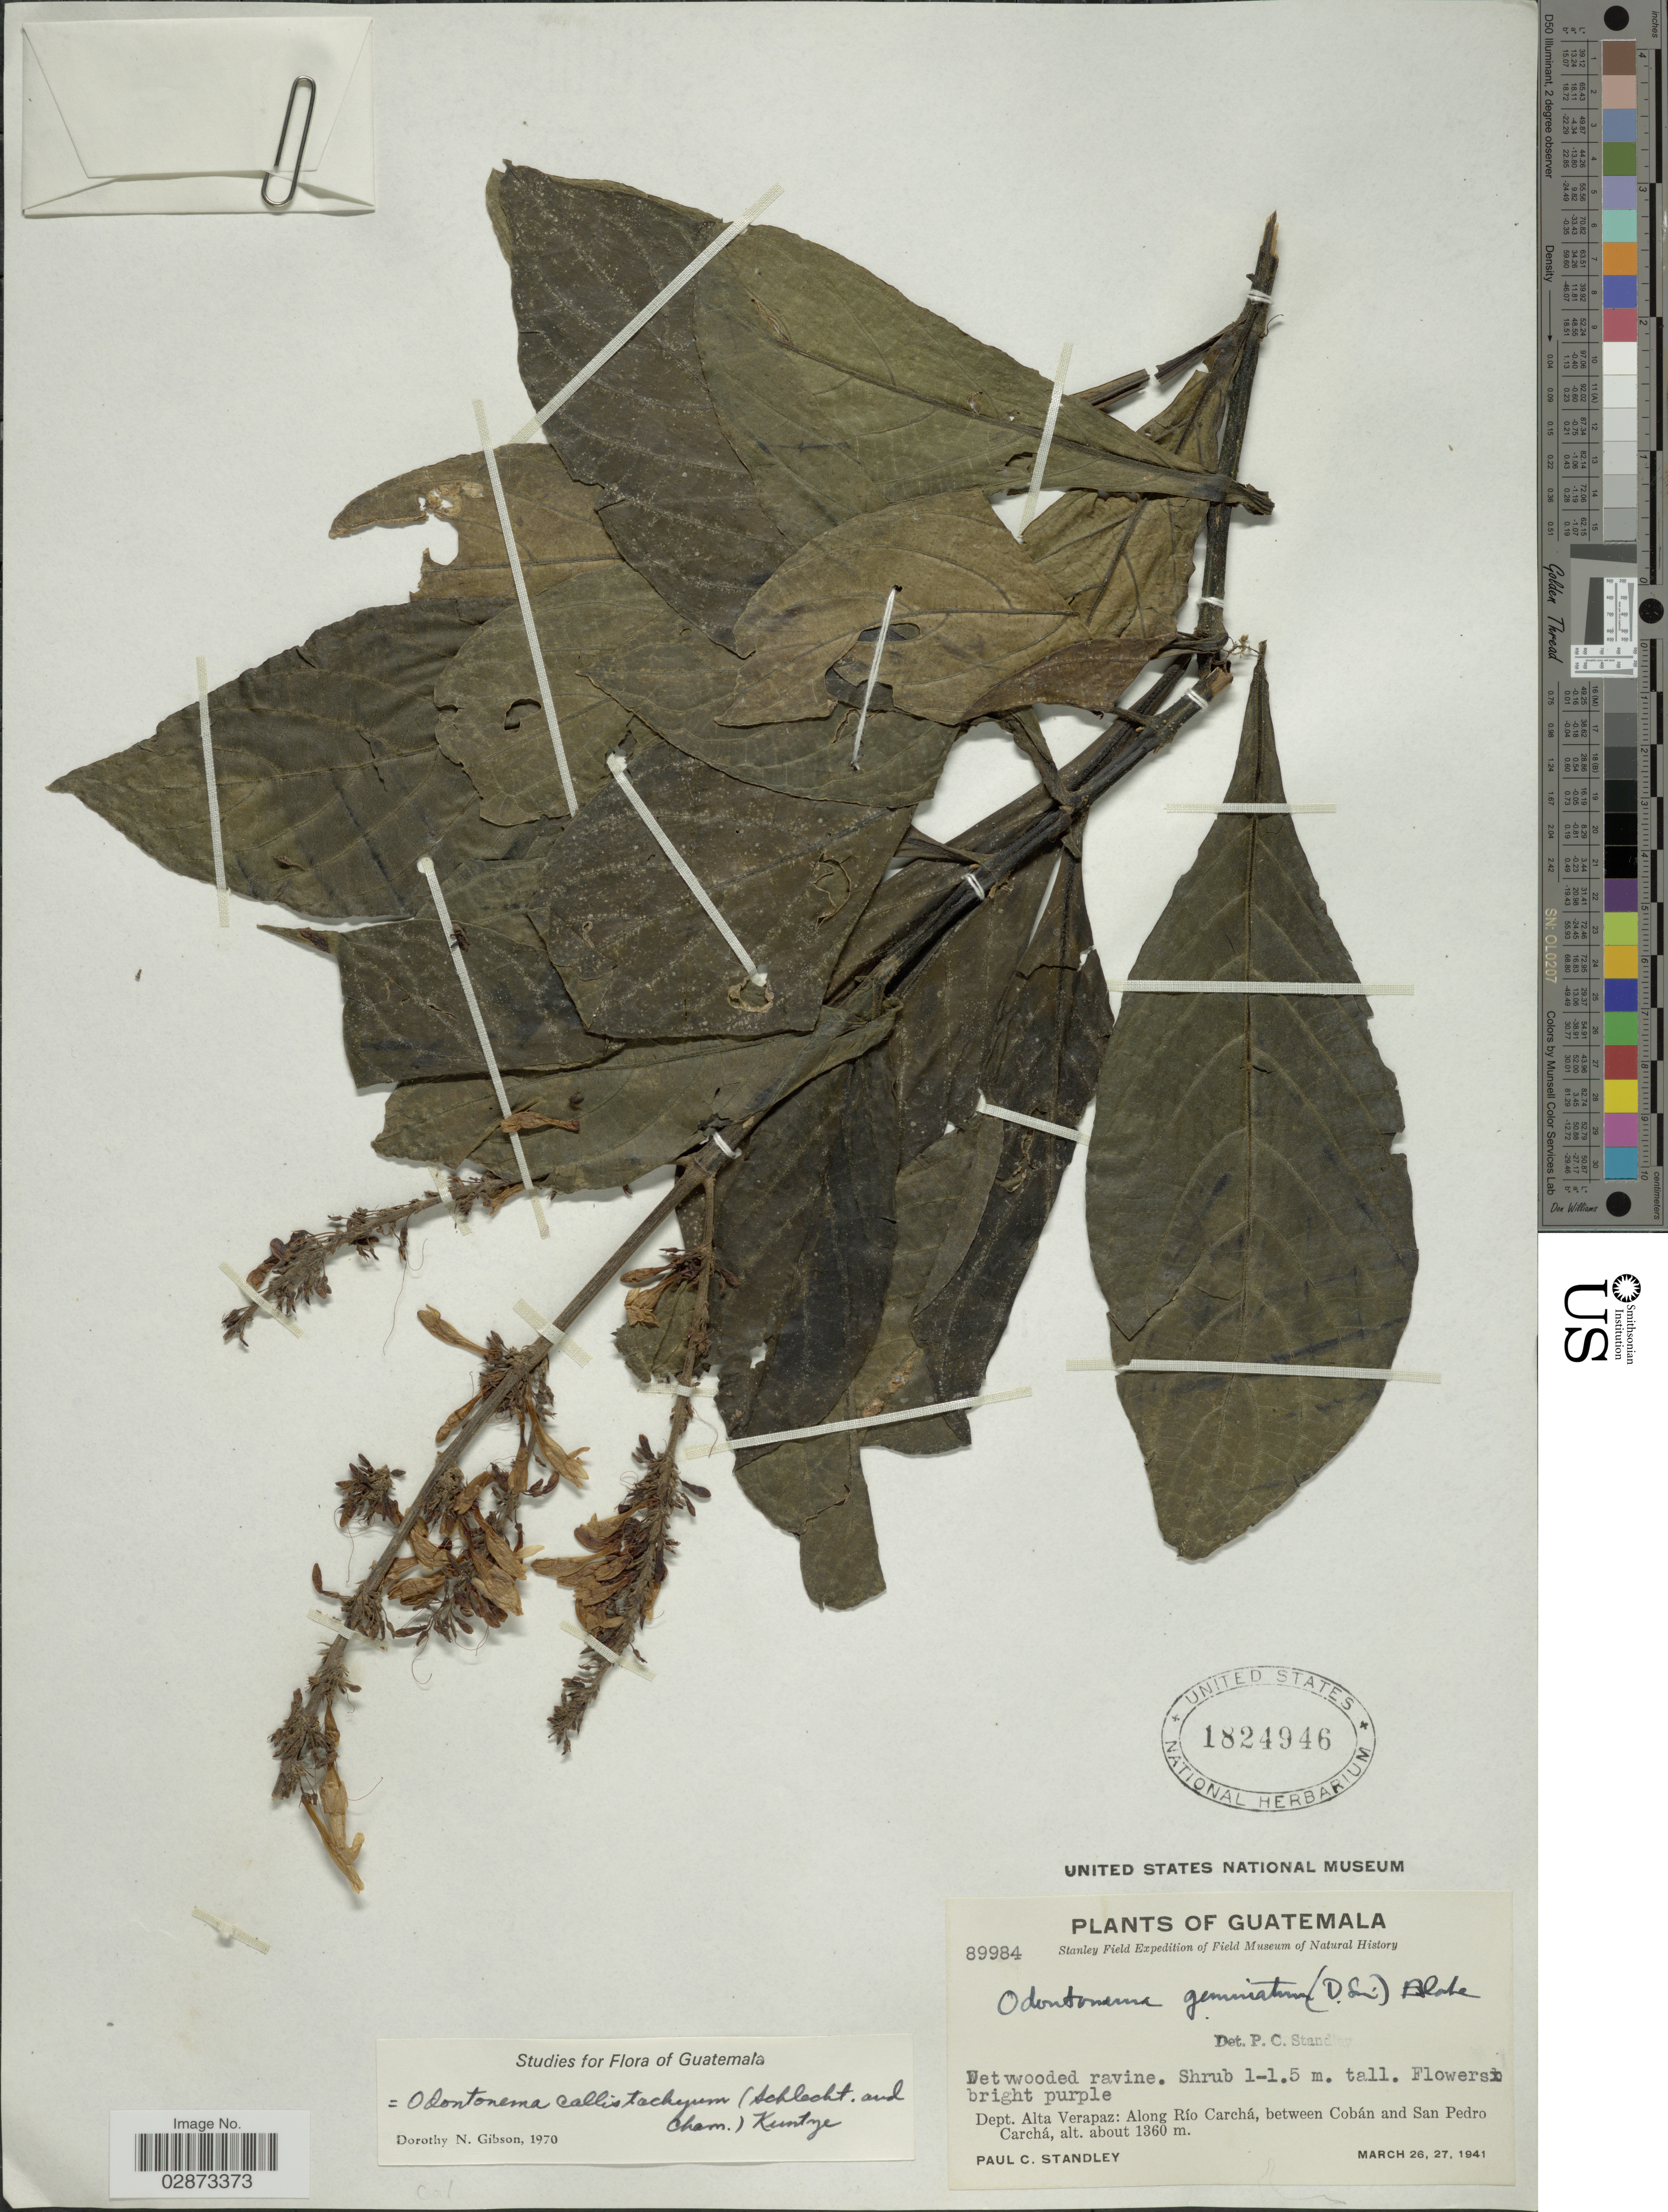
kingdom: Plantae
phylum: Tracheophyta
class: Magnoliopsida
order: Lamiales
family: Acanthaceae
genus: Odontonema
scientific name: Odontonema callistachyum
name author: (Schltdl. & Cham.) Kuntze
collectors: P. C. Standley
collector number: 89984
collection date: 1941-03-26/1941-03-27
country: Guatemala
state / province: Alta Verapaz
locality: Dept. Alta Verapaz: Along Río Carchá, between Cobán and San Pedro Carchá.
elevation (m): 1360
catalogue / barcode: US 1824946